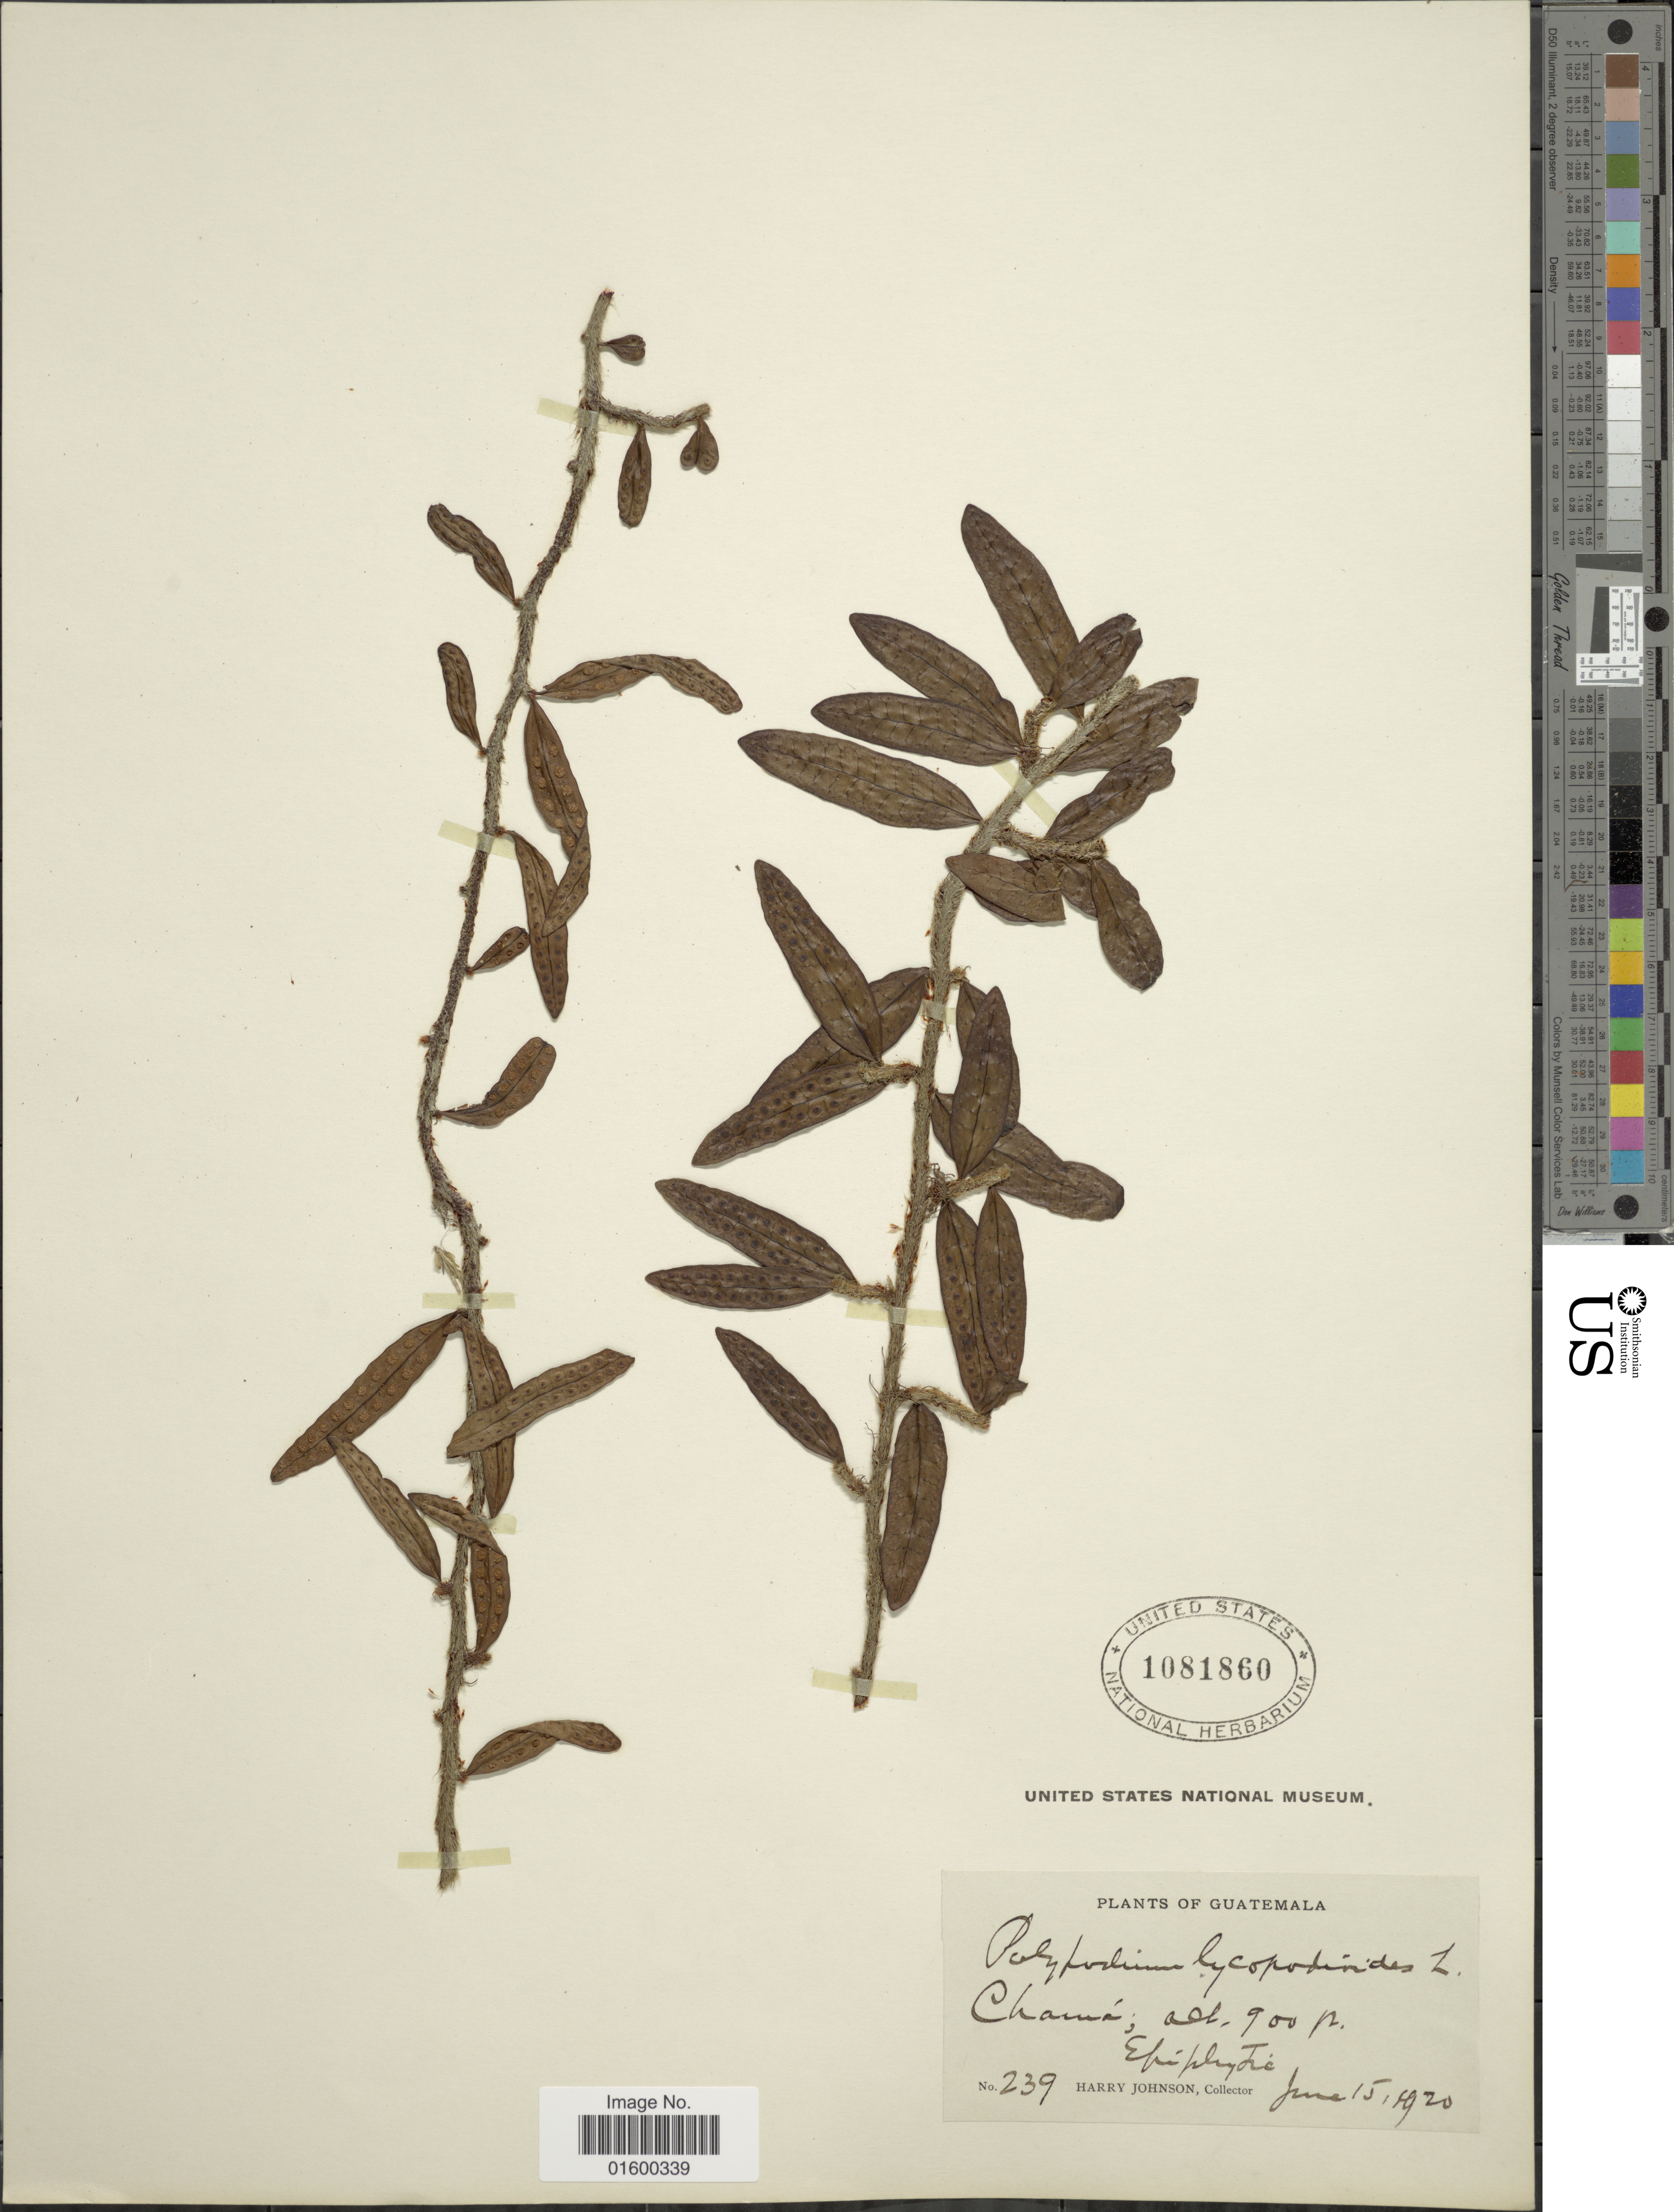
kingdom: Plantae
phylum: Tracheophyta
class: Polypodiopsida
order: Polypodiales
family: Polypodiaceae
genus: Microgramma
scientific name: Microgramma lycopodioides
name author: (L.) Copel.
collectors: H. Johnson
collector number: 239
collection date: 1920-06-15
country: Guatemala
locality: Chama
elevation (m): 274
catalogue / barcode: US 1081860